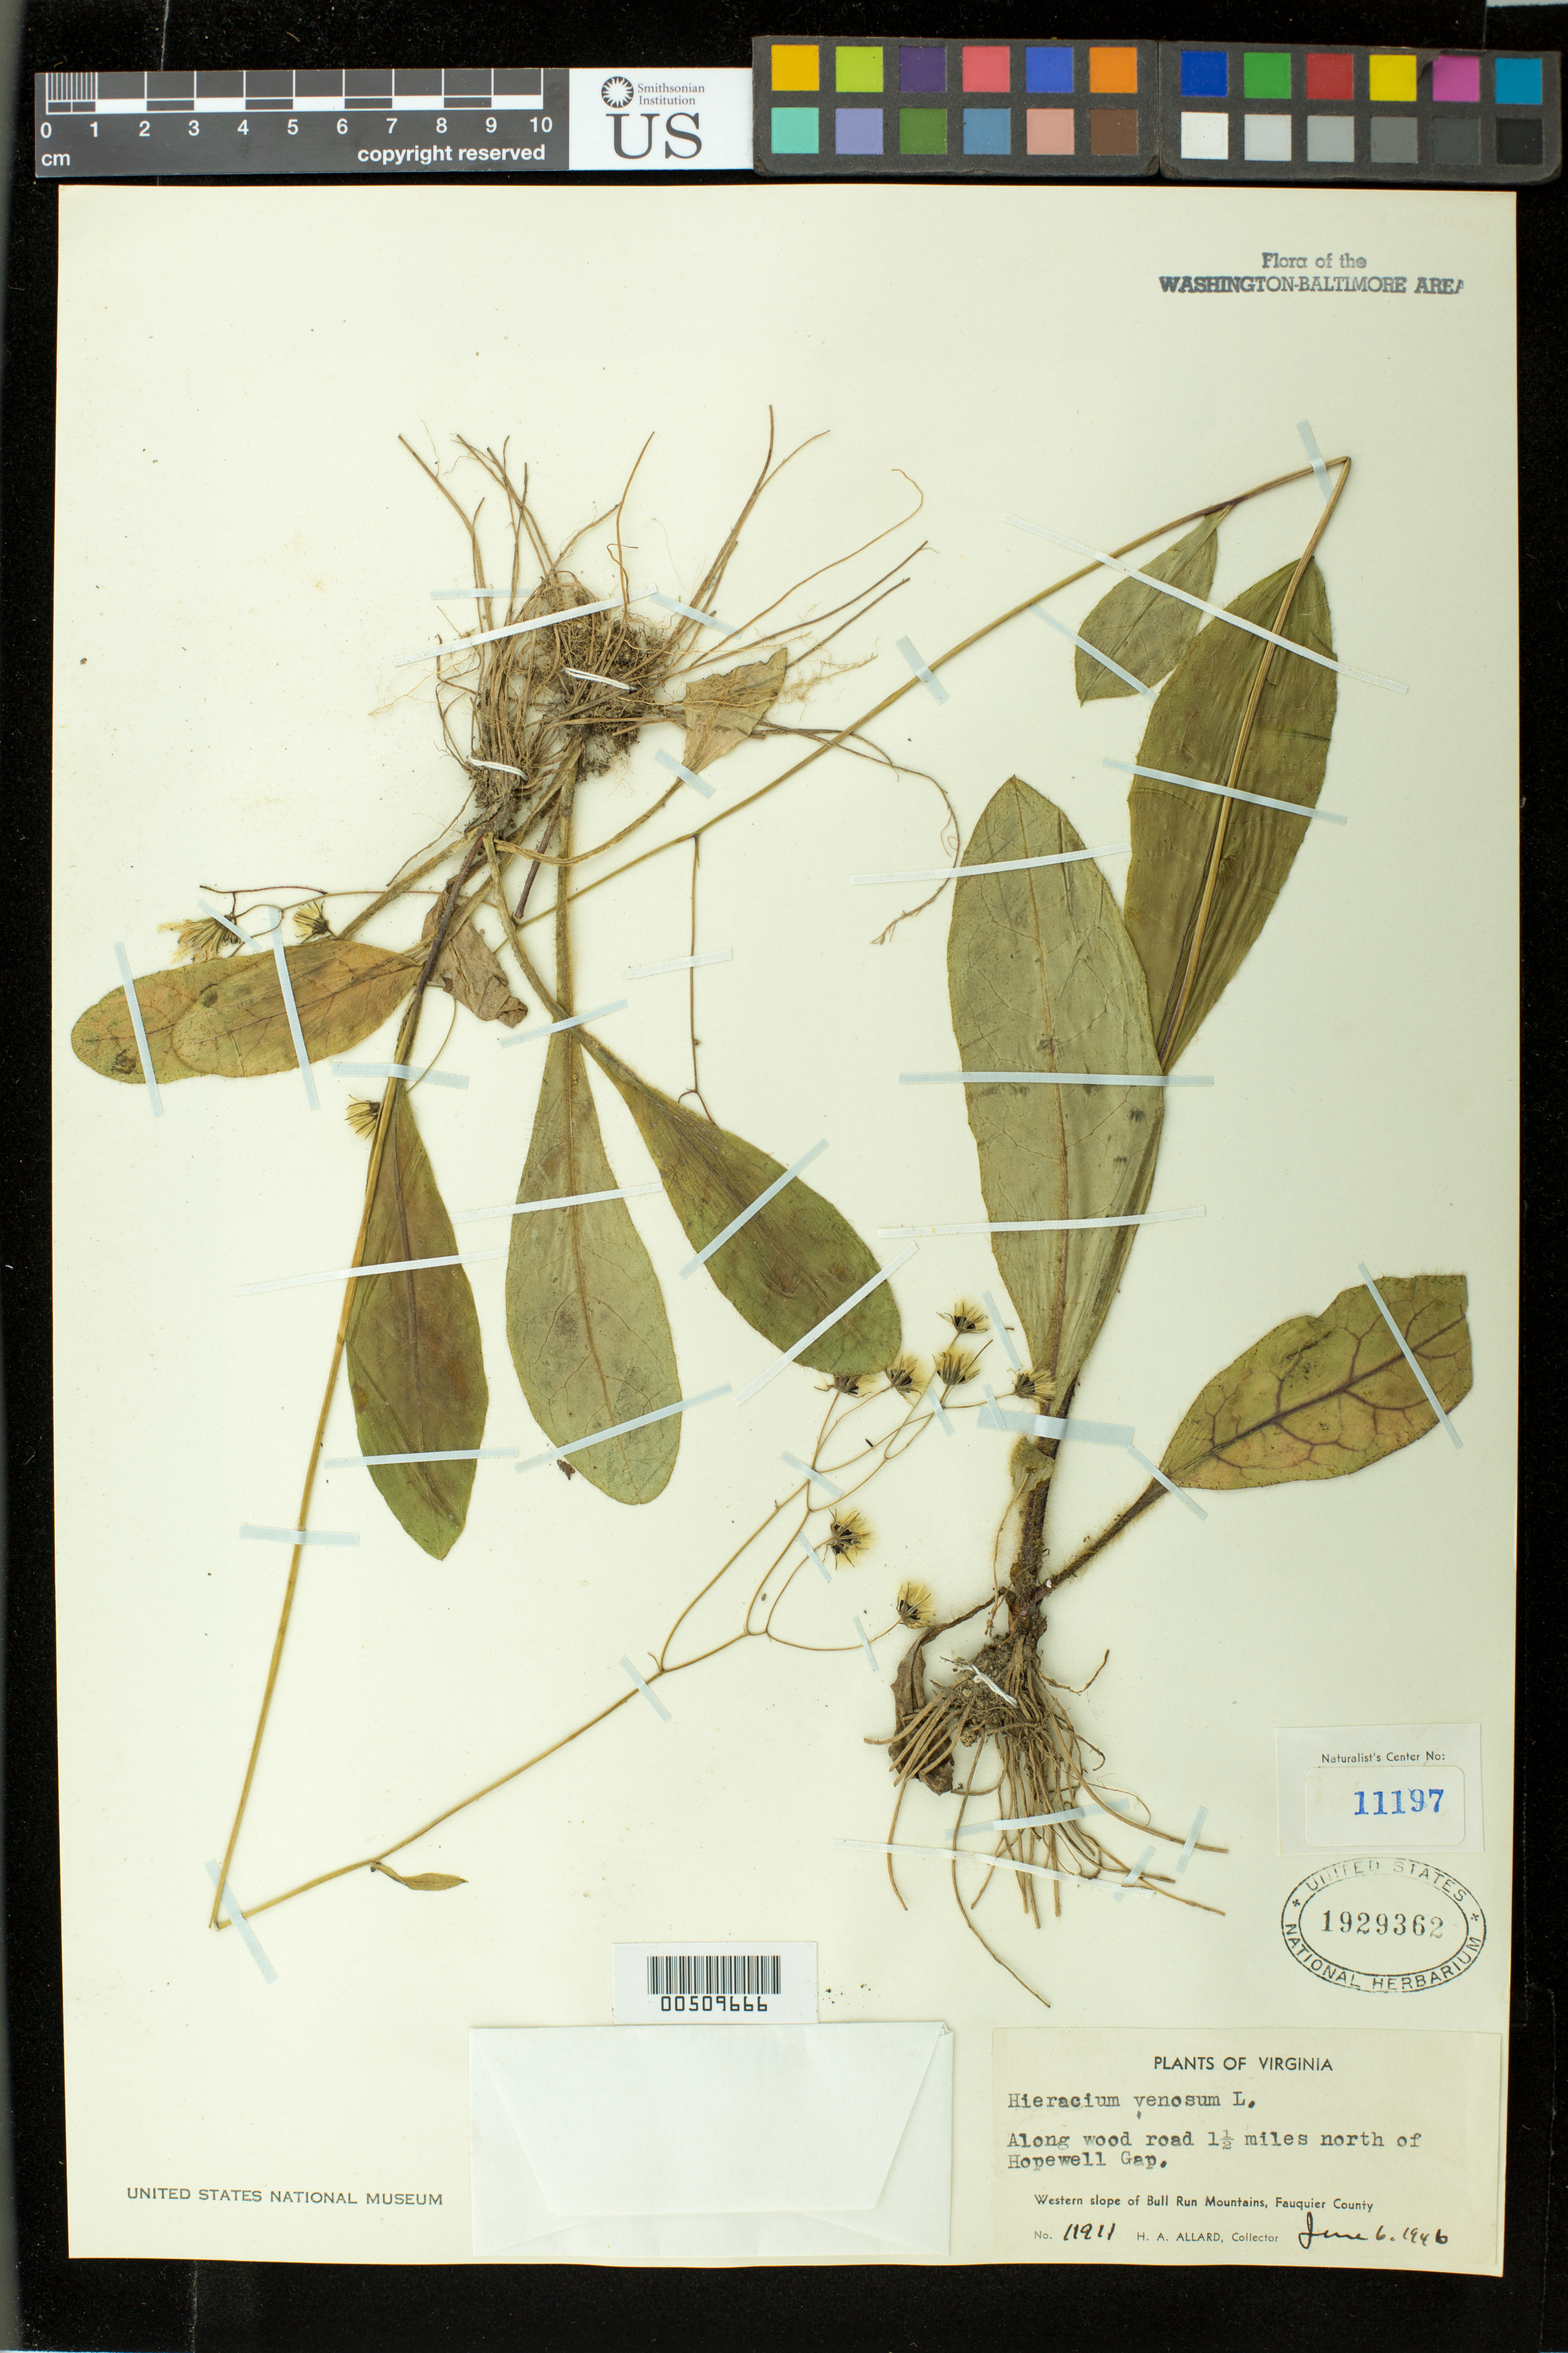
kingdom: Plantae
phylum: Tracheophyta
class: Magnoliopsida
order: Asterales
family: Asteraceae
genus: Hieracium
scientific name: Hieracium venosum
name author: L.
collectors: H. A. Allard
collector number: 11911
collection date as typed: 06 Jun 1946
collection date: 1946-06-06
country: United States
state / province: Virginia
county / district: Fauquier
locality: Bull Run Mts., 1.5 mi. N of Hopewell Gap Bull Run Mts.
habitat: along wood road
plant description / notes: Specimens returned from Naturalist Center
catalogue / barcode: US 1929362